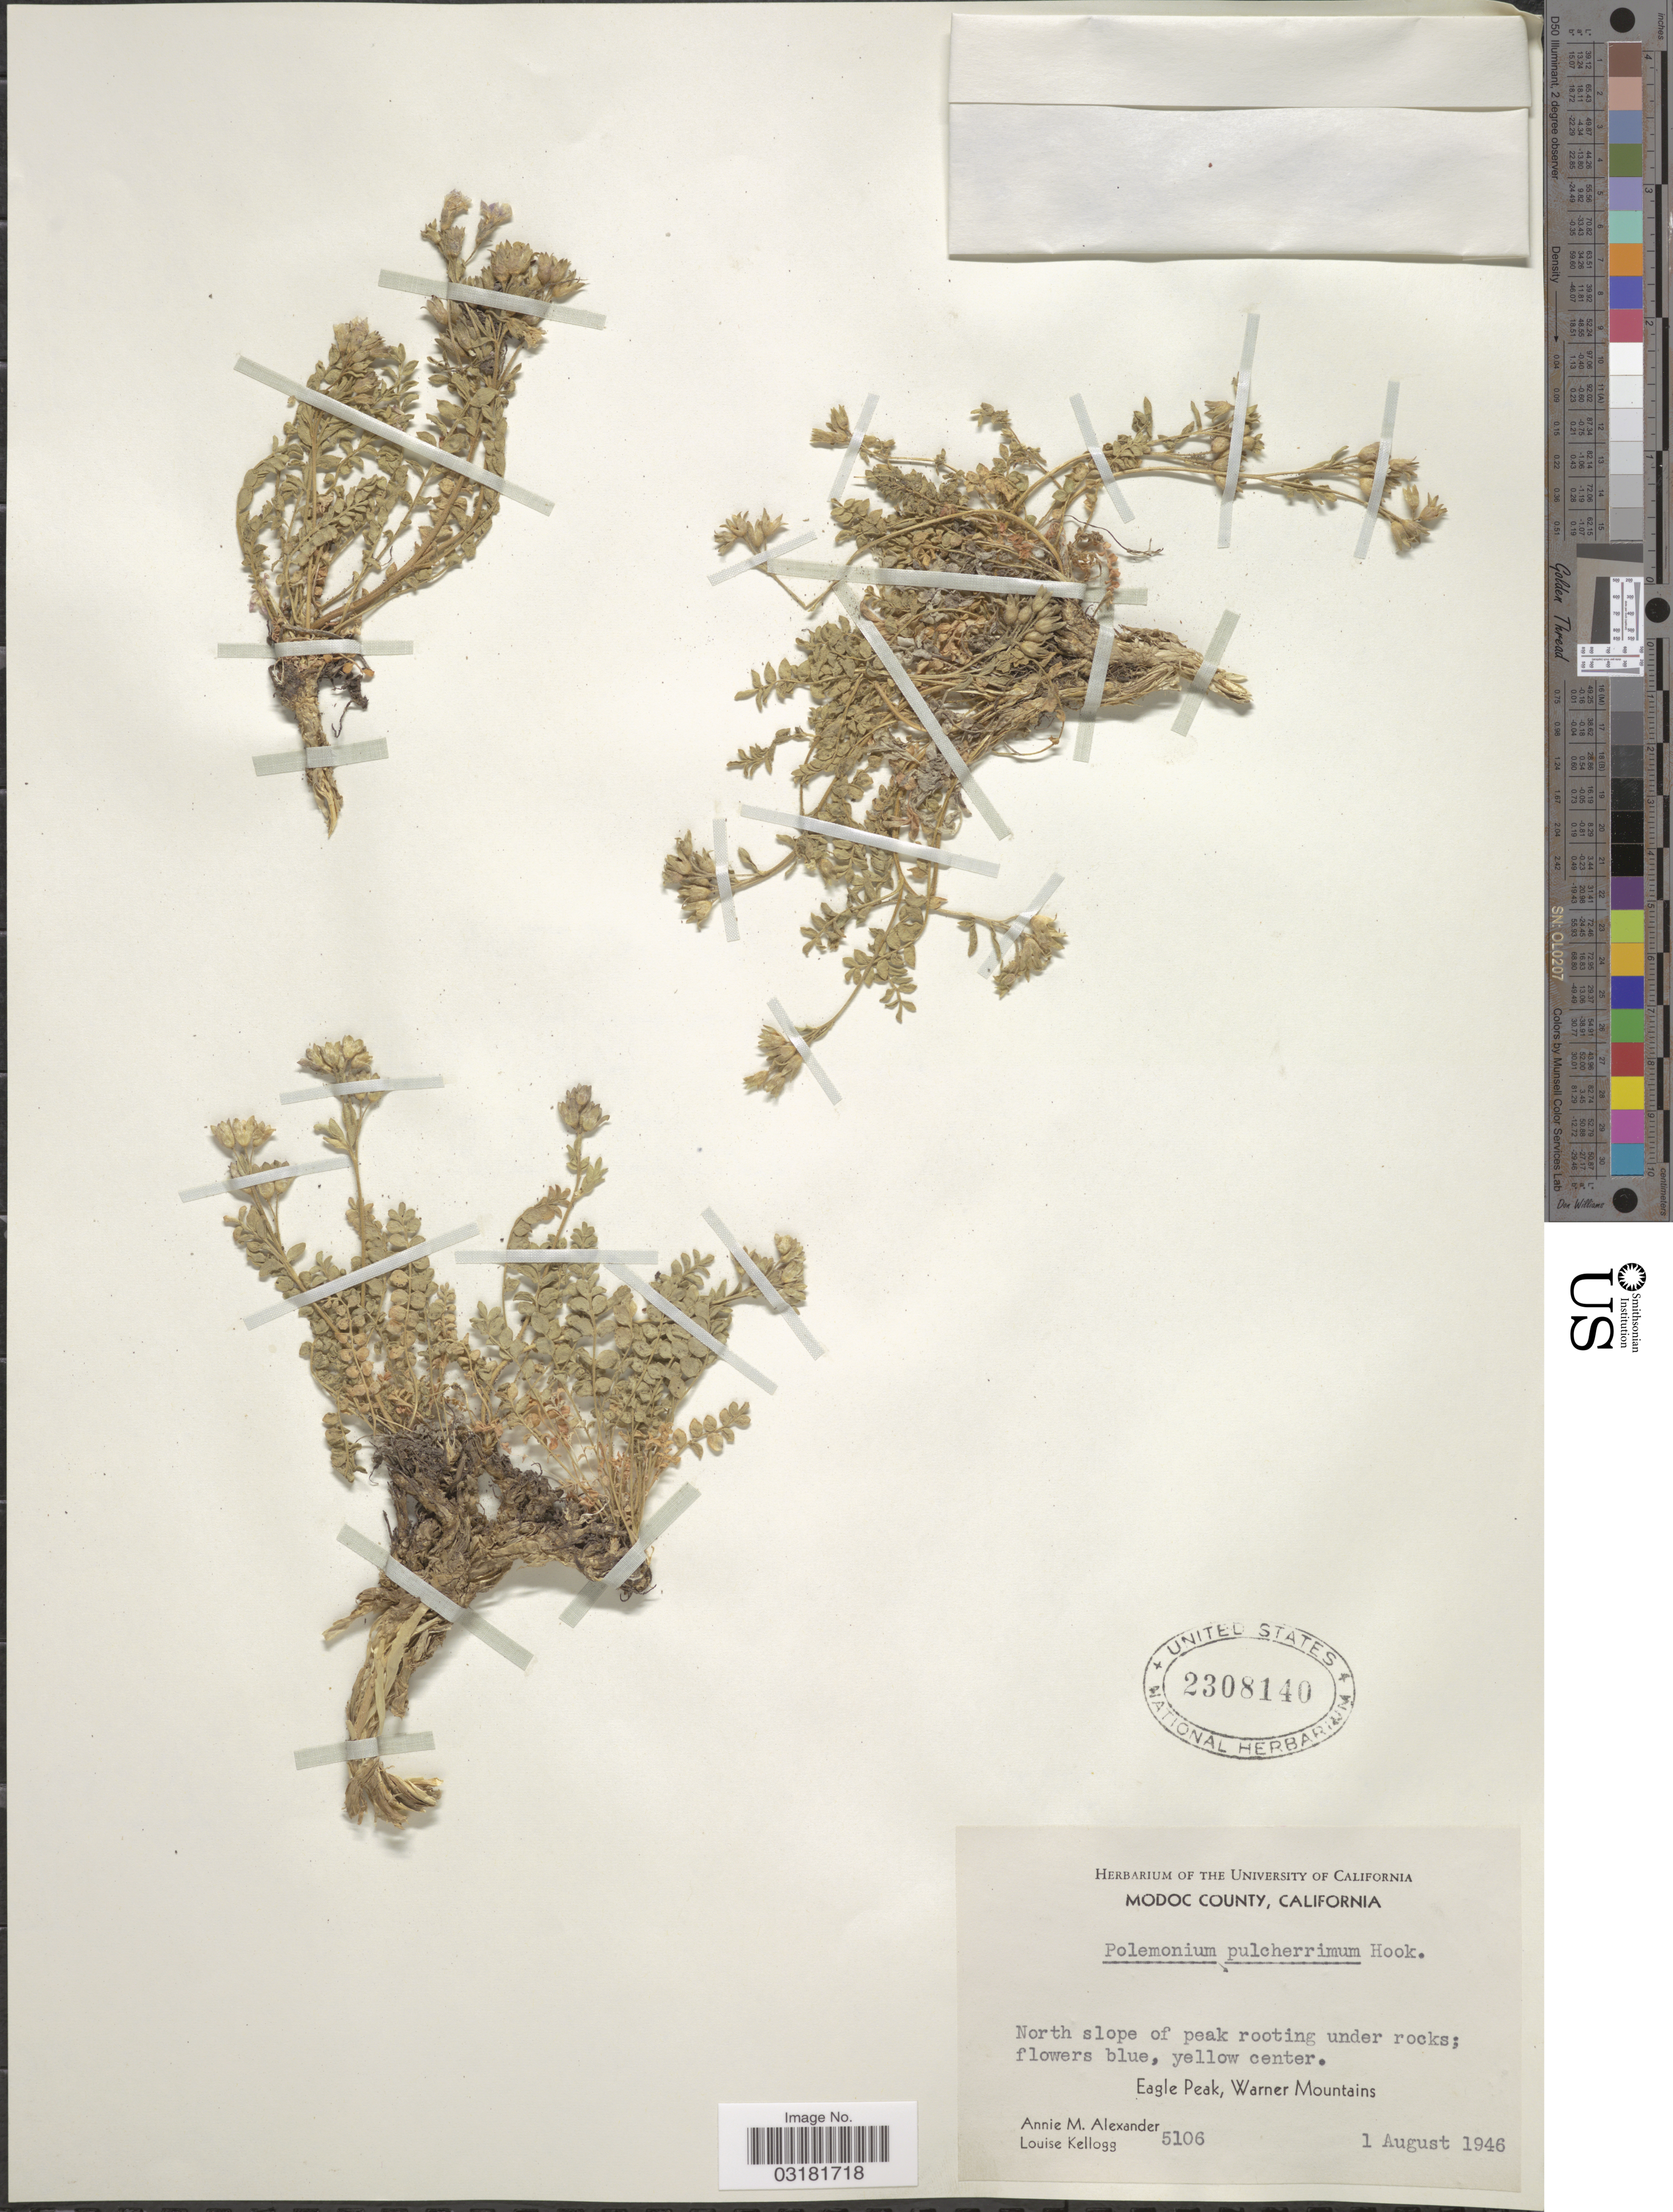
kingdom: Plantae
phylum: Tracheophyta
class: Magnoliopsida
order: Ericales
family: Polemoniaceae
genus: Polemonium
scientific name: Polemonium pulcherrimum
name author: Hook.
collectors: A. M. Alexander & L. Kellogg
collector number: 5106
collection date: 1946-08-01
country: United States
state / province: California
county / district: Modoc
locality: Modoc County. North slope of peak rooting under rocks; yellow center. Eagle Peak, Warner Mountains.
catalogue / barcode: US 2308140